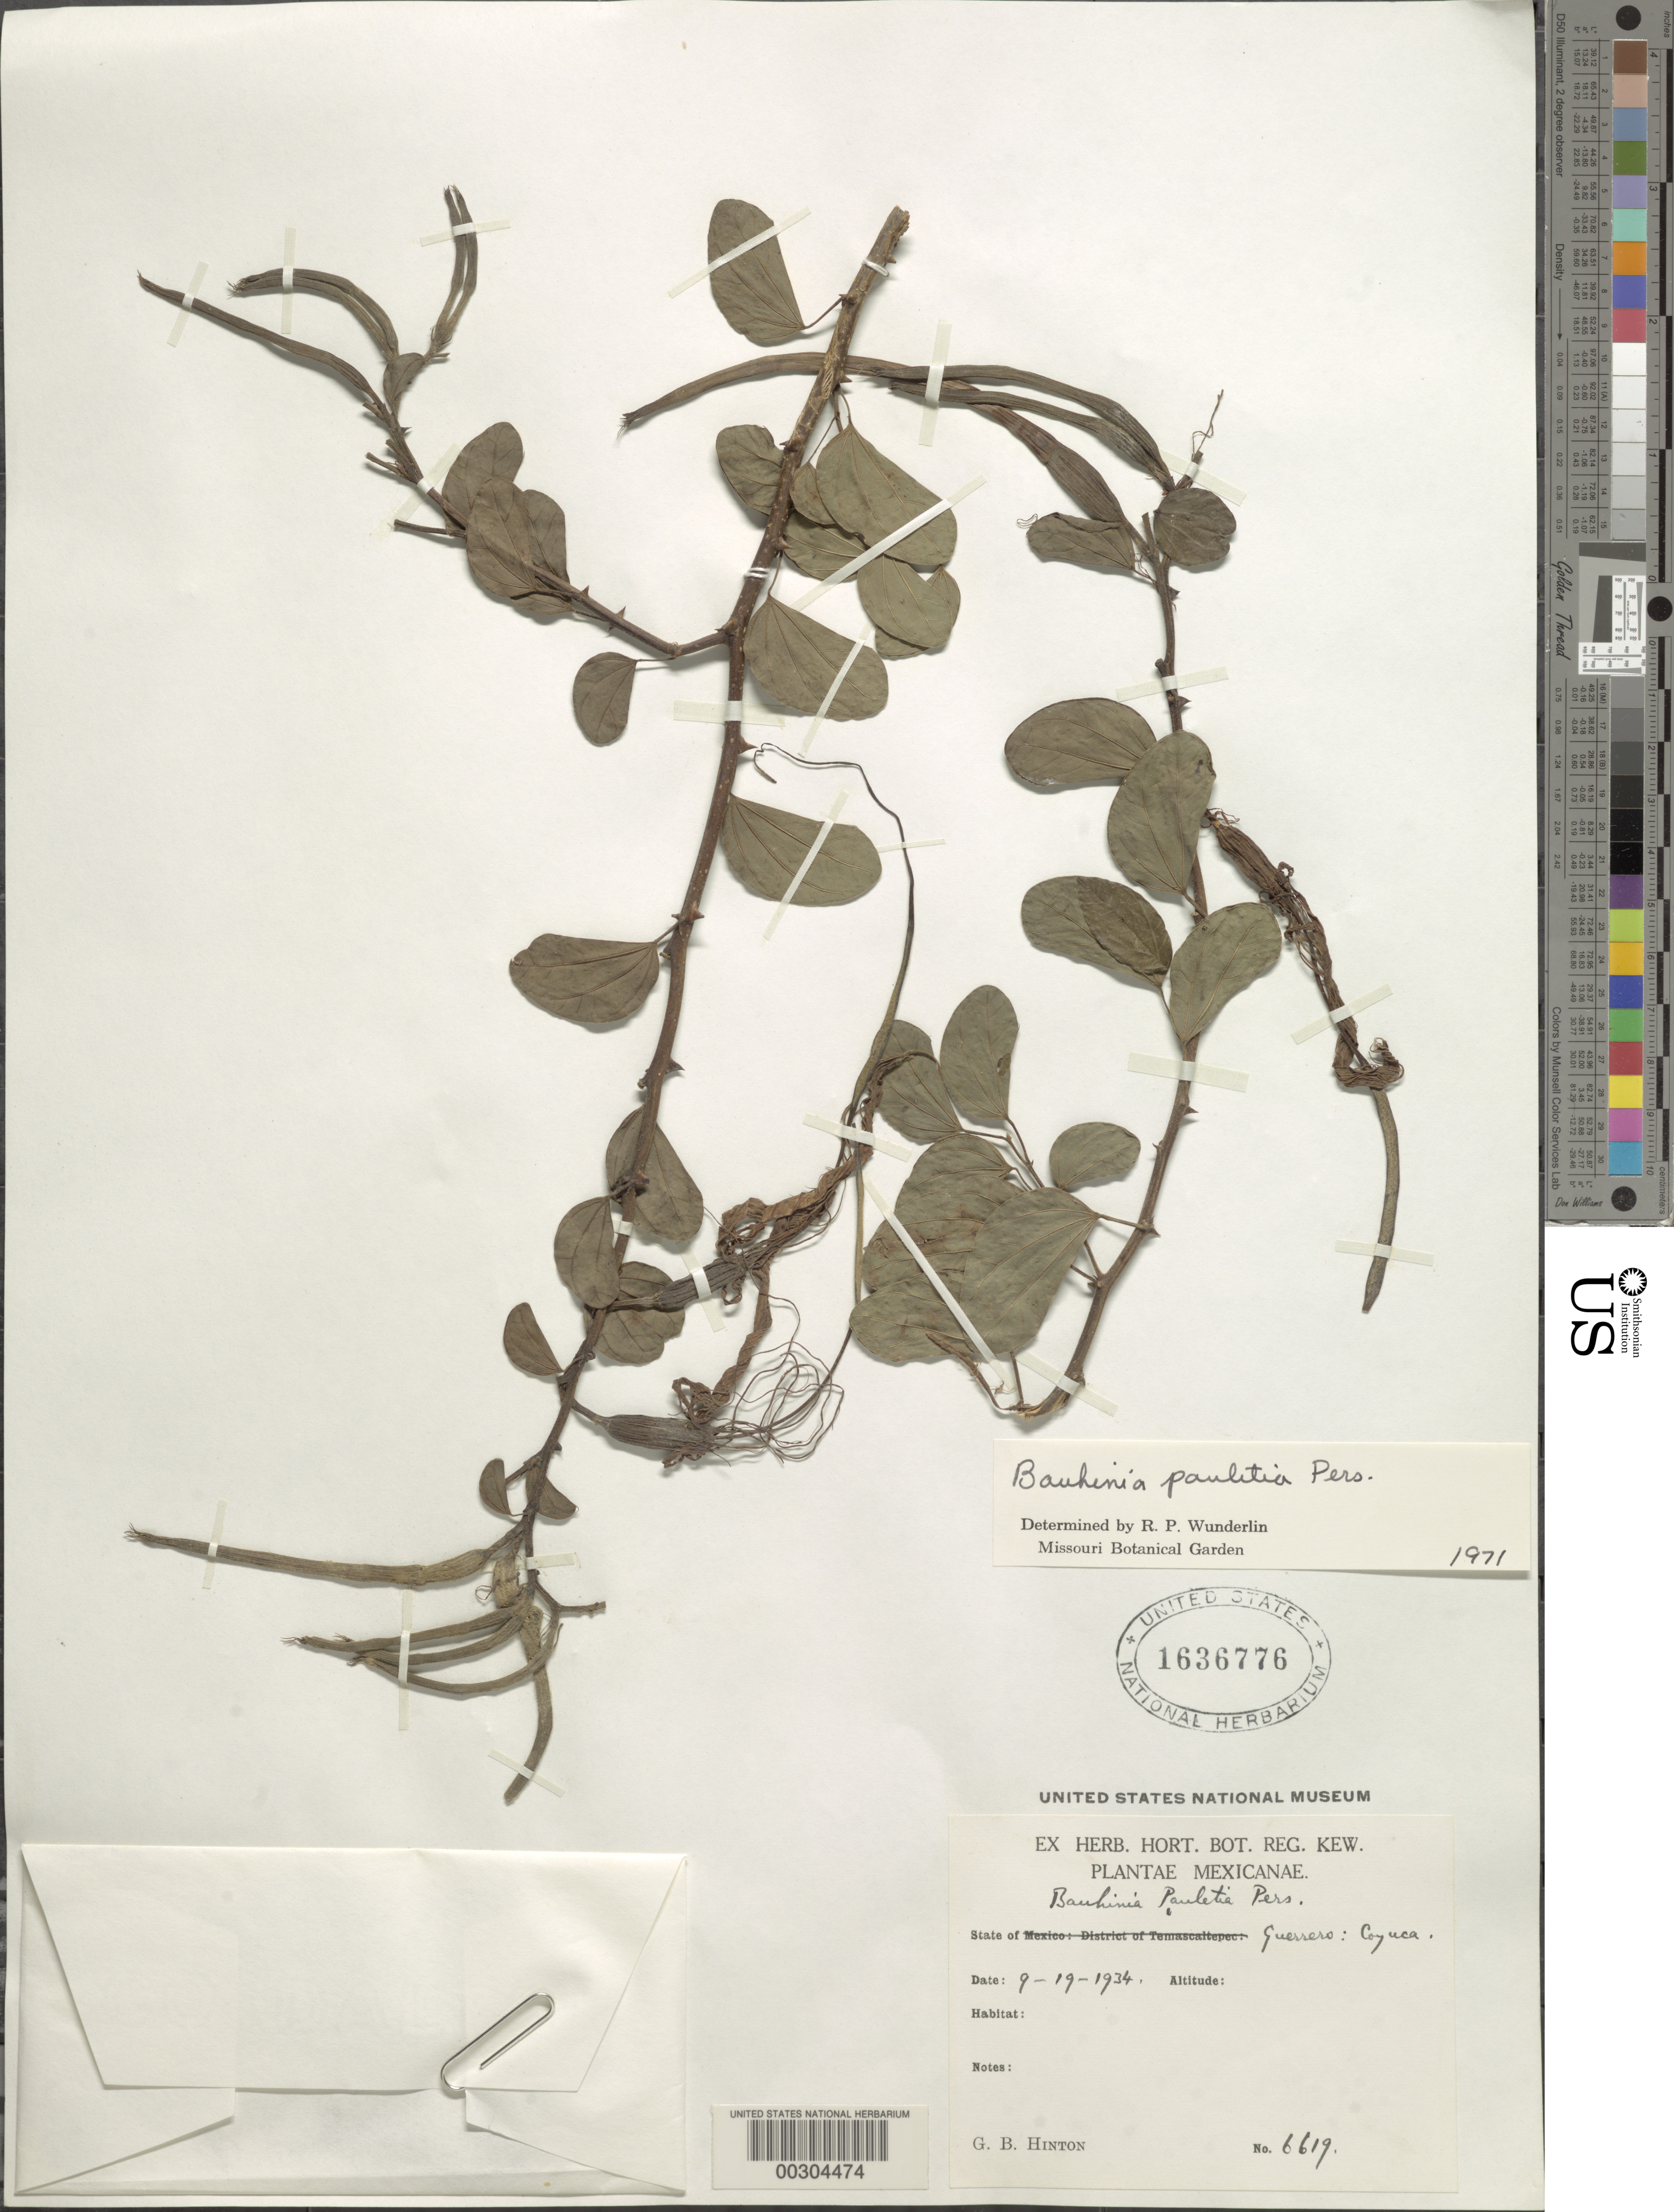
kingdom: Plantae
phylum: Tracheophyta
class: Magnoliopsida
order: Fabales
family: Fabaceae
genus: Bauhinia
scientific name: Bauhinia pauletia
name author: Pers.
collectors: G. B. Hinton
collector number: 6619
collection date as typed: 19 Sep 1934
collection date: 1934-09-19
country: Mexico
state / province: Guerrero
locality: Coyuca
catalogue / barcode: US 1636776